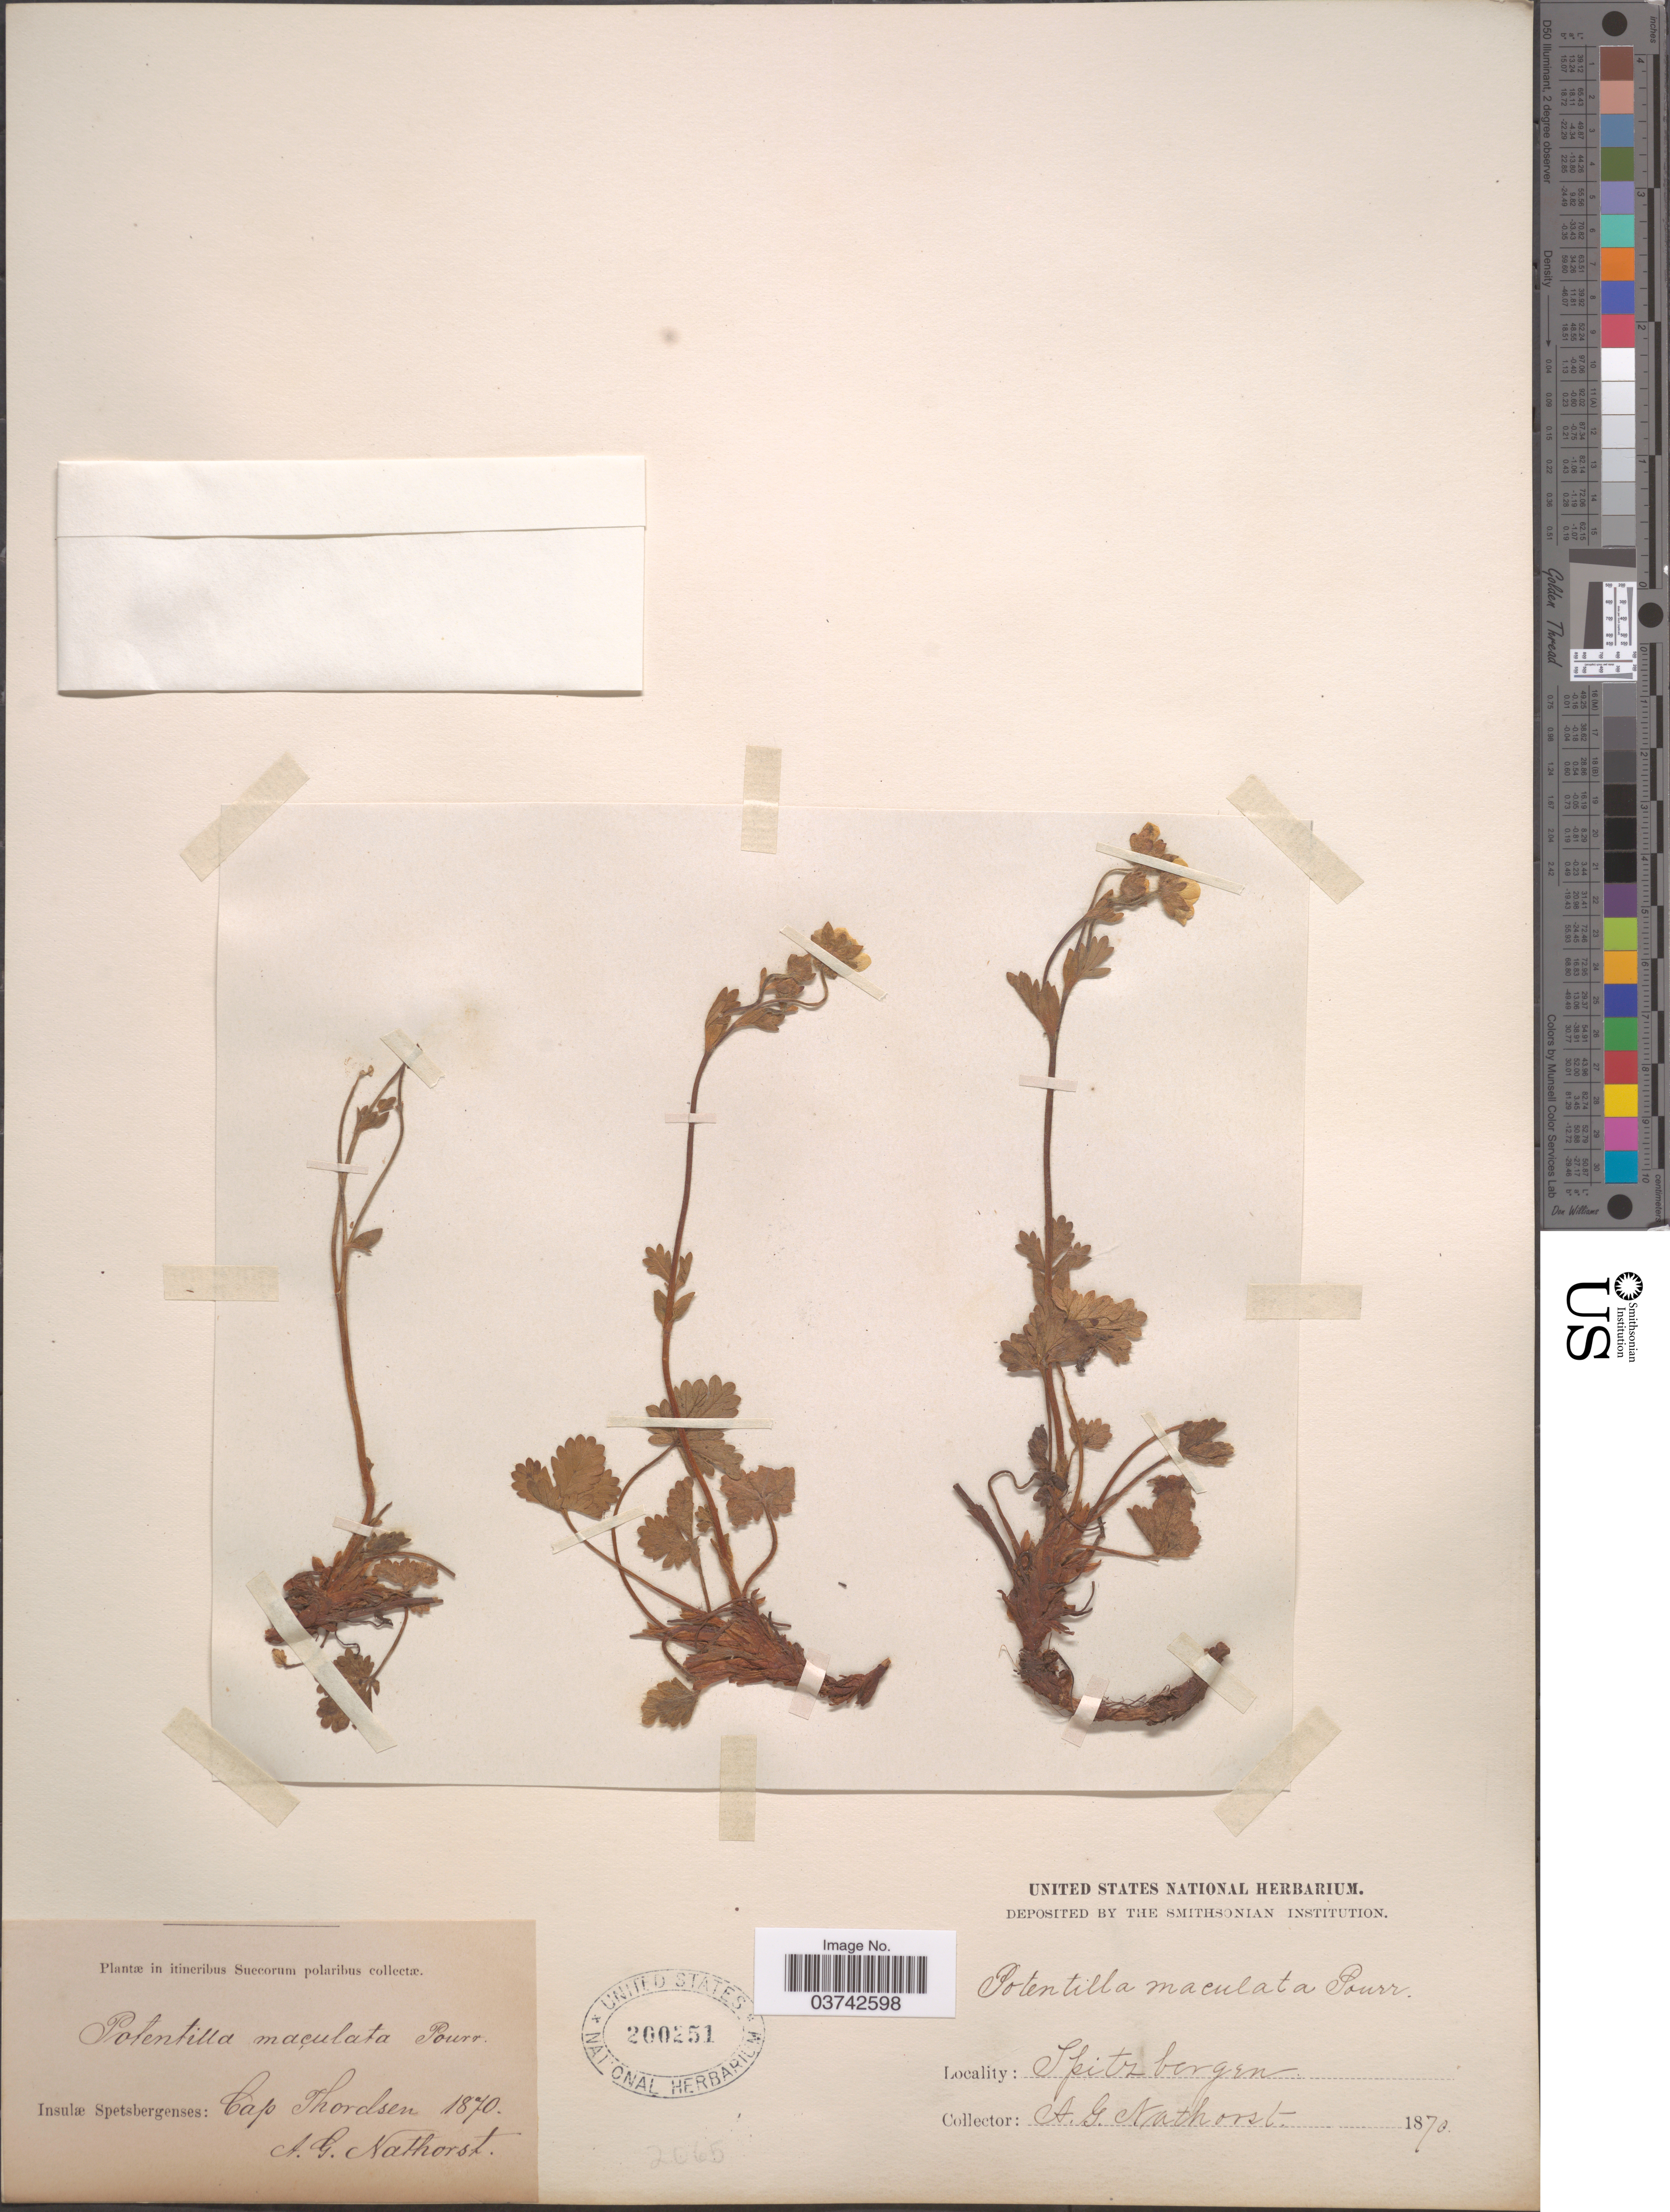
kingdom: Plantae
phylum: Tracheophyta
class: Magnoliopsida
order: Rosales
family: Rosaceae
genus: Potentilla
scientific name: Potentilla maculata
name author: Gilib.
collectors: A. Nathorst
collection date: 1870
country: Norway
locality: Spitzbergen. Itineribus Suecorum polaribus. Insulæ Spetsbergenses: Cap Thordsen.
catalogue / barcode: US 200251